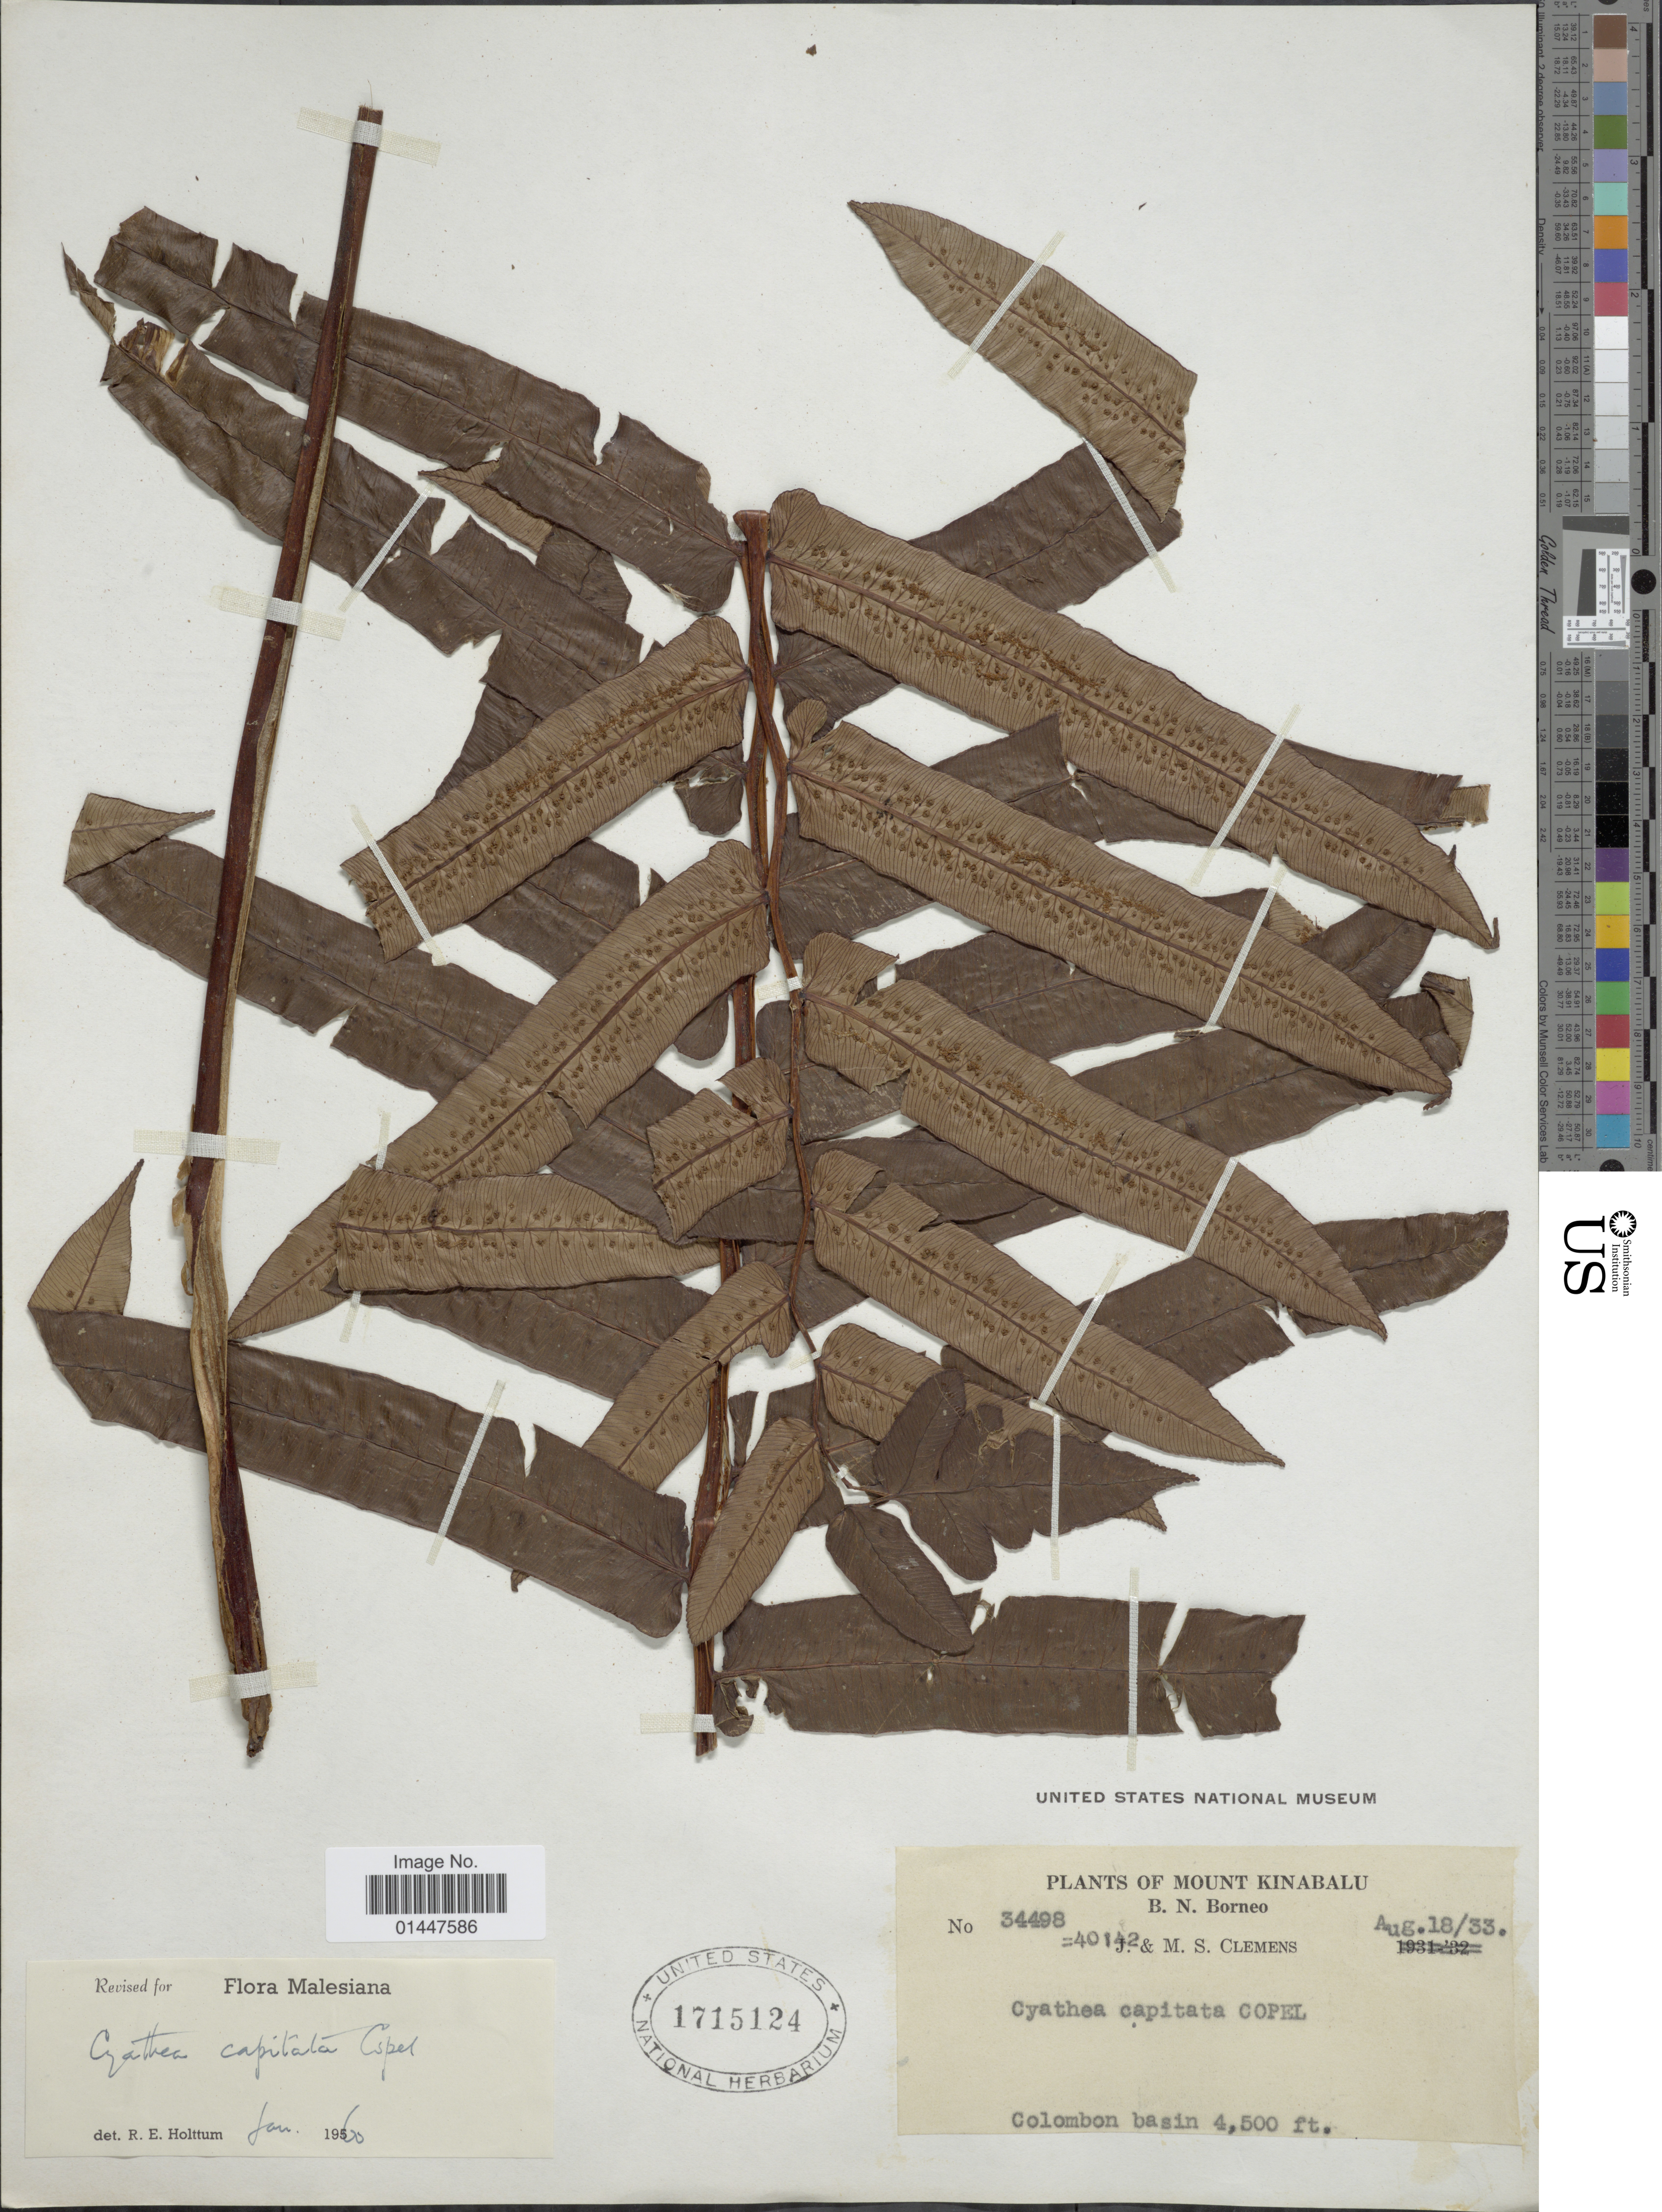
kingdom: Plantae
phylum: Tracheophyta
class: Polypodiopsida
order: Cyatheales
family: Cyatheaceae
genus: Sphaeropteris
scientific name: Sphaeropteris capitata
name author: (Copel.) R.M. Tryon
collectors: J. Clemens & M. S. Clemens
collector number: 34498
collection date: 1933-08-19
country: Malaysia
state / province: Sabah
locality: Mount Kinabalu. B. N. Borneo. Colombon basin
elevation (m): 1372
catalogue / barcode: US 1715124